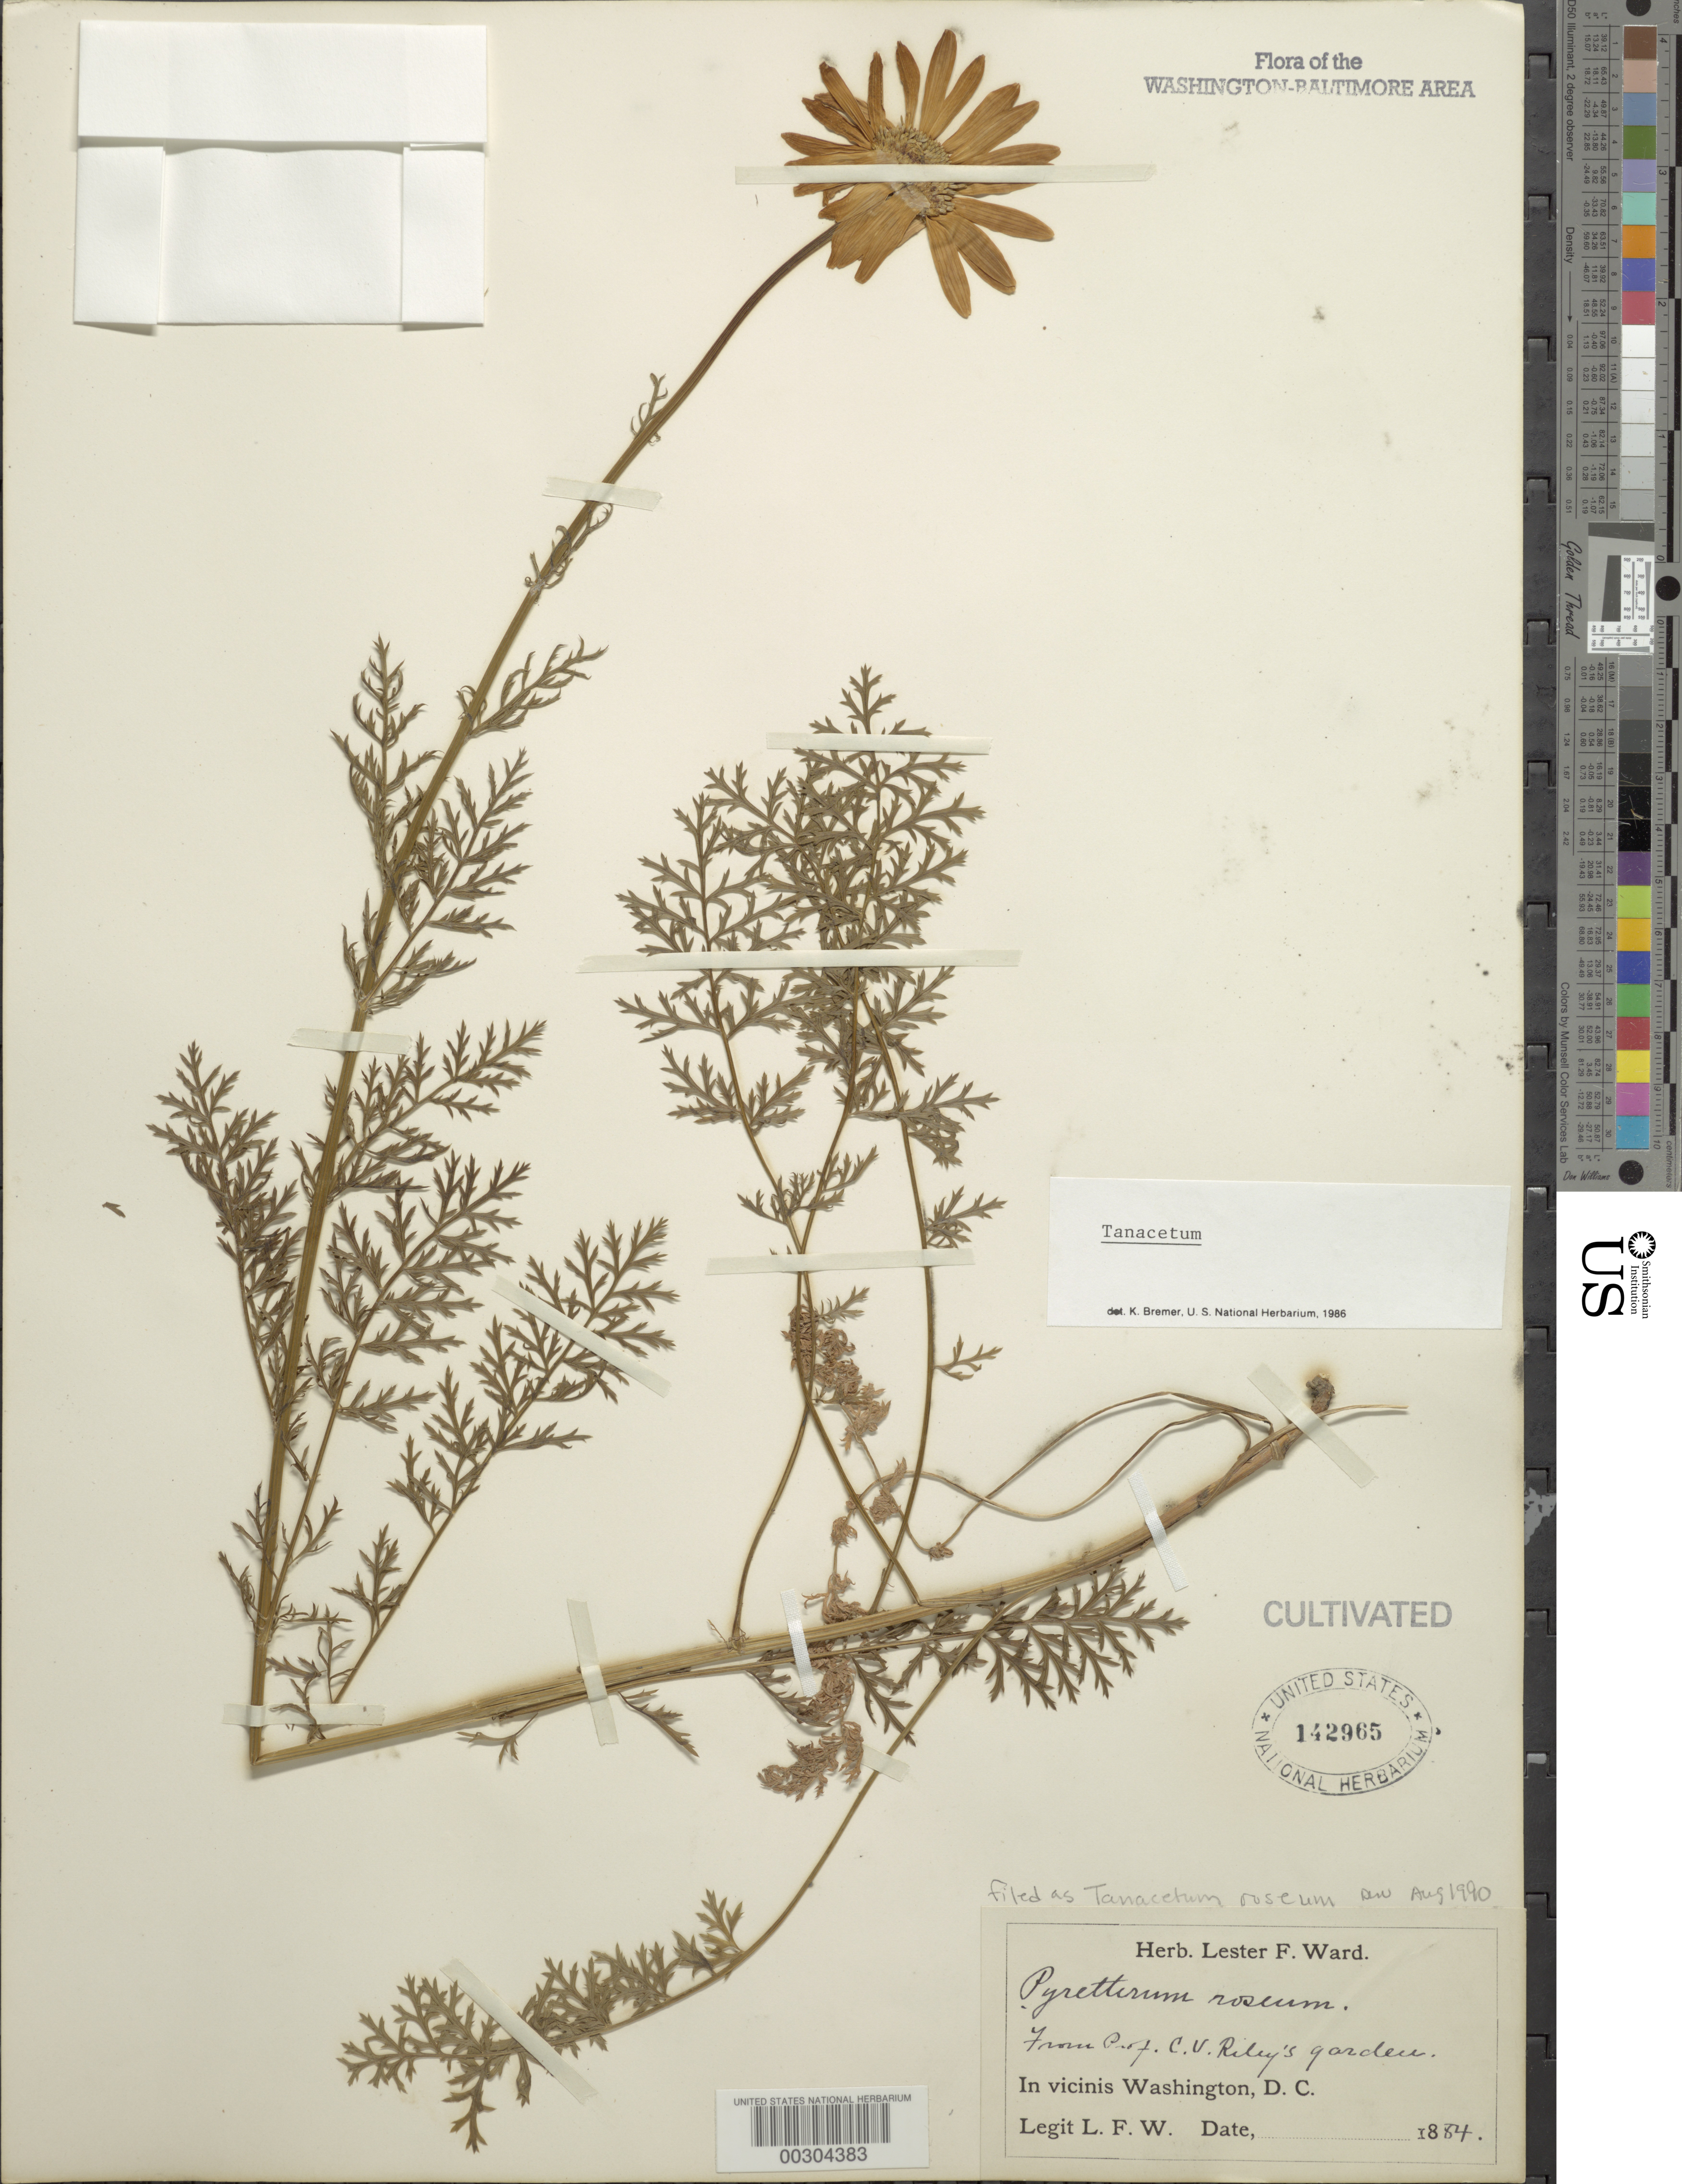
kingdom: Plantae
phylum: Tracheophyta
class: Magnoliopsida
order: Asterales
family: Asteraceae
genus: Tanacetum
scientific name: Tanacetum coccineum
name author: (Willd.) Grierson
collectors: L. F. Ward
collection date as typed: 1884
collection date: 1884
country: United States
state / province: District of Columbia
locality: Washington, Prof. C.V. Riley's garden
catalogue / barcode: US 142965